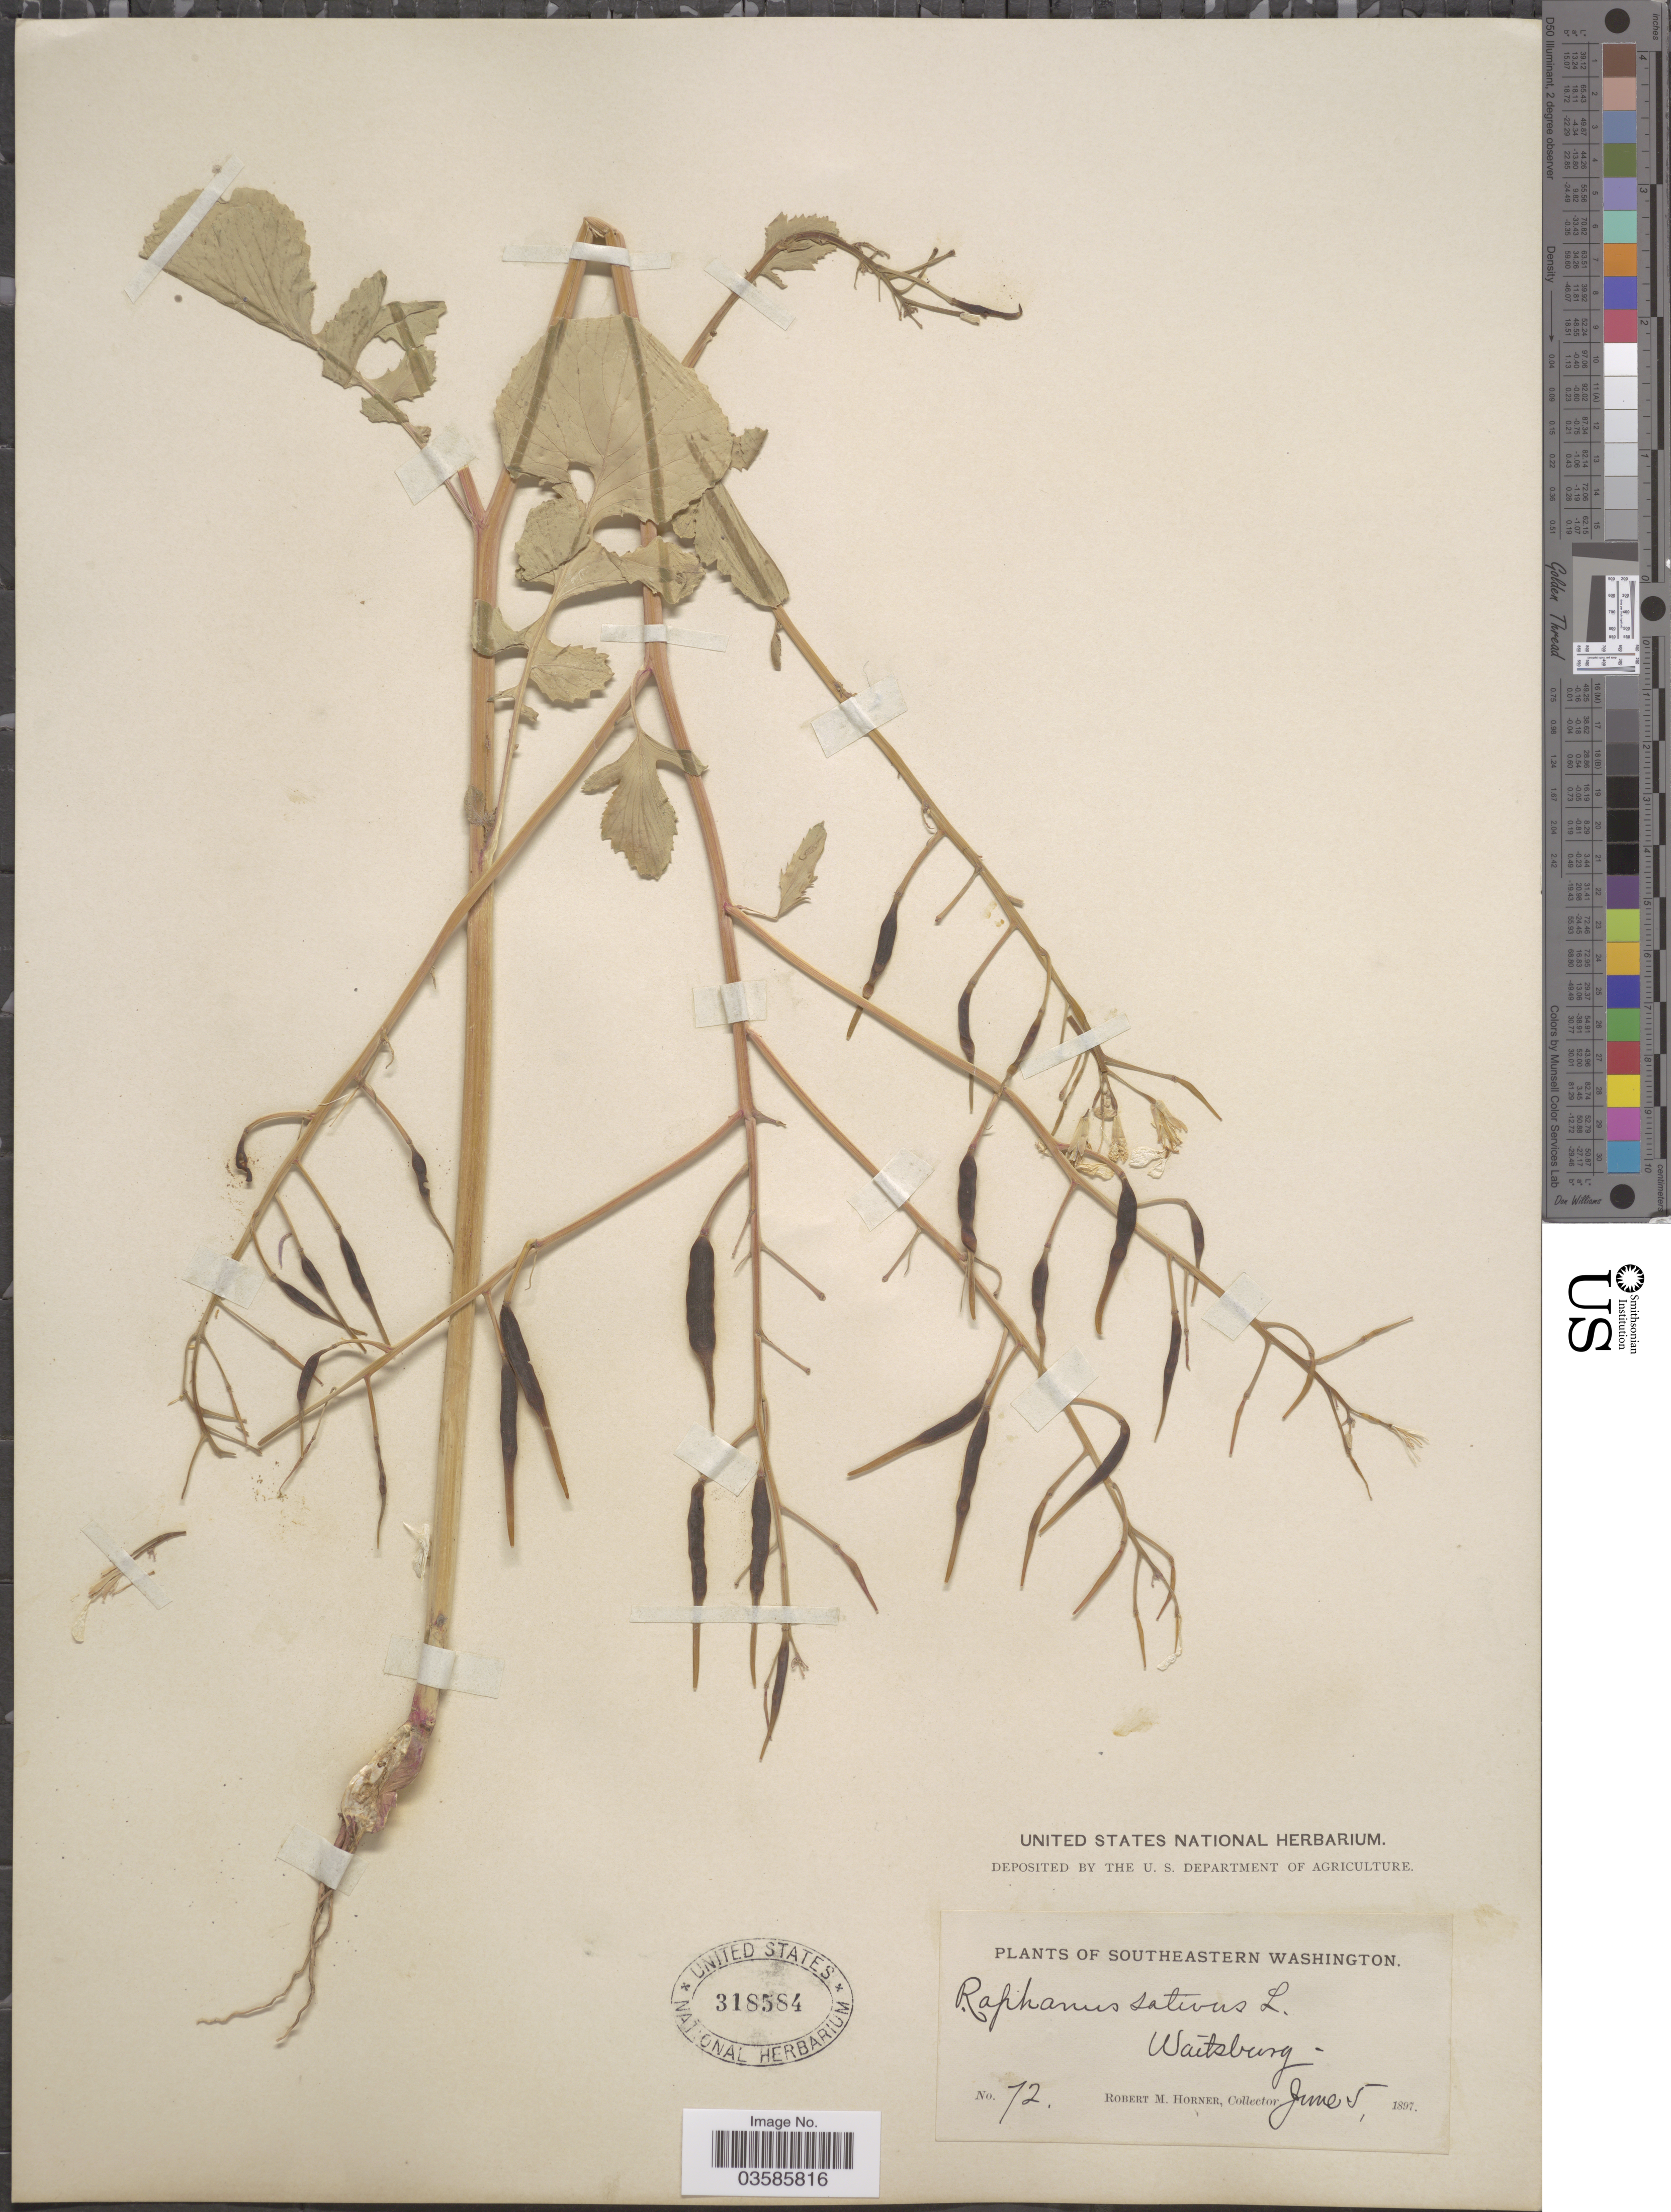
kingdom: Plantae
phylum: Tracheophyta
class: Magnoliopsida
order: Brassicales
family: Brassicaceae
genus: Raphanus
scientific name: Raphanus sativus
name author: L.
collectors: R. Horner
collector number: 72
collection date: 1897-06-05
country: United States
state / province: Washington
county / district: Walla Walla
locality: Southeastern Washington. Waitsburg.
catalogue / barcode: US 318584